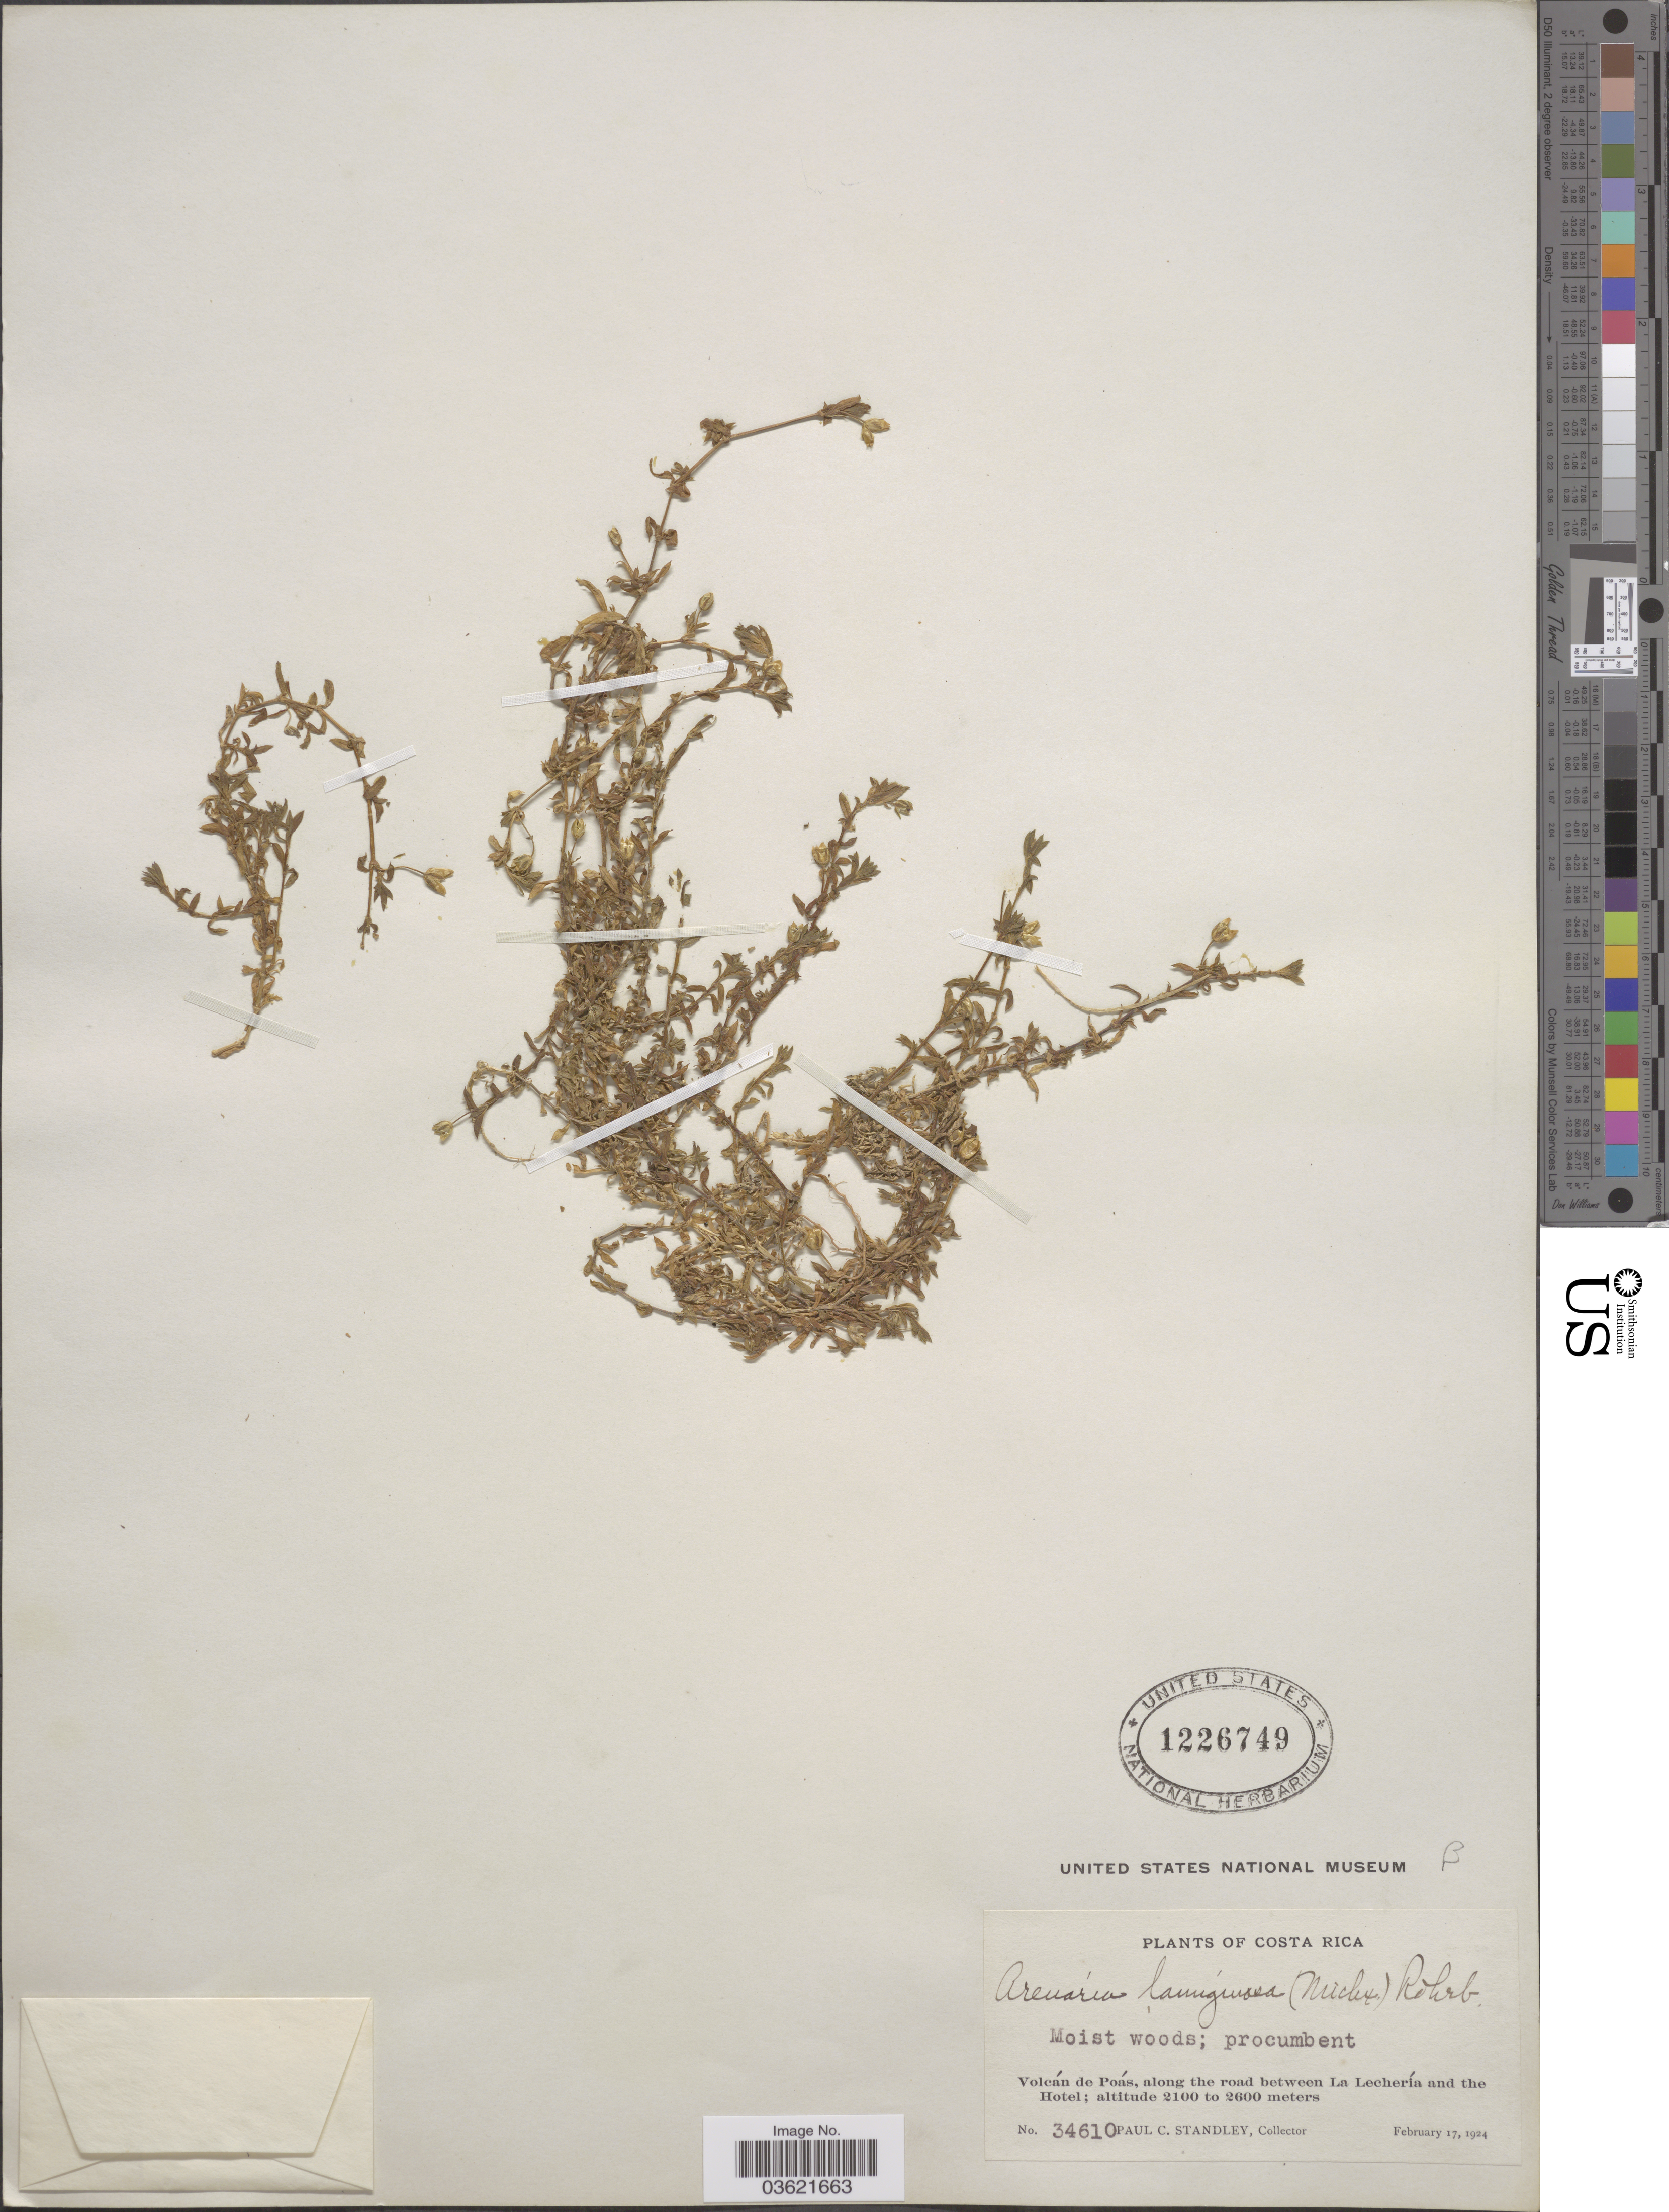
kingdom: Plantae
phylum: Tracheophyta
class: Magnoliopsida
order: Caryophyllales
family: Caryophyllaceae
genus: Arenaria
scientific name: Arenaria lanuginosa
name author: (Michx.) Rohrb.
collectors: P. C. Standley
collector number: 34610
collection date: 1924-02-17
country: Costa Rica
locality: Volcán de Poás, along the road between La Lechería and the Hotel.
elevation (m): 2100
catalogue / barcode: US 1226749